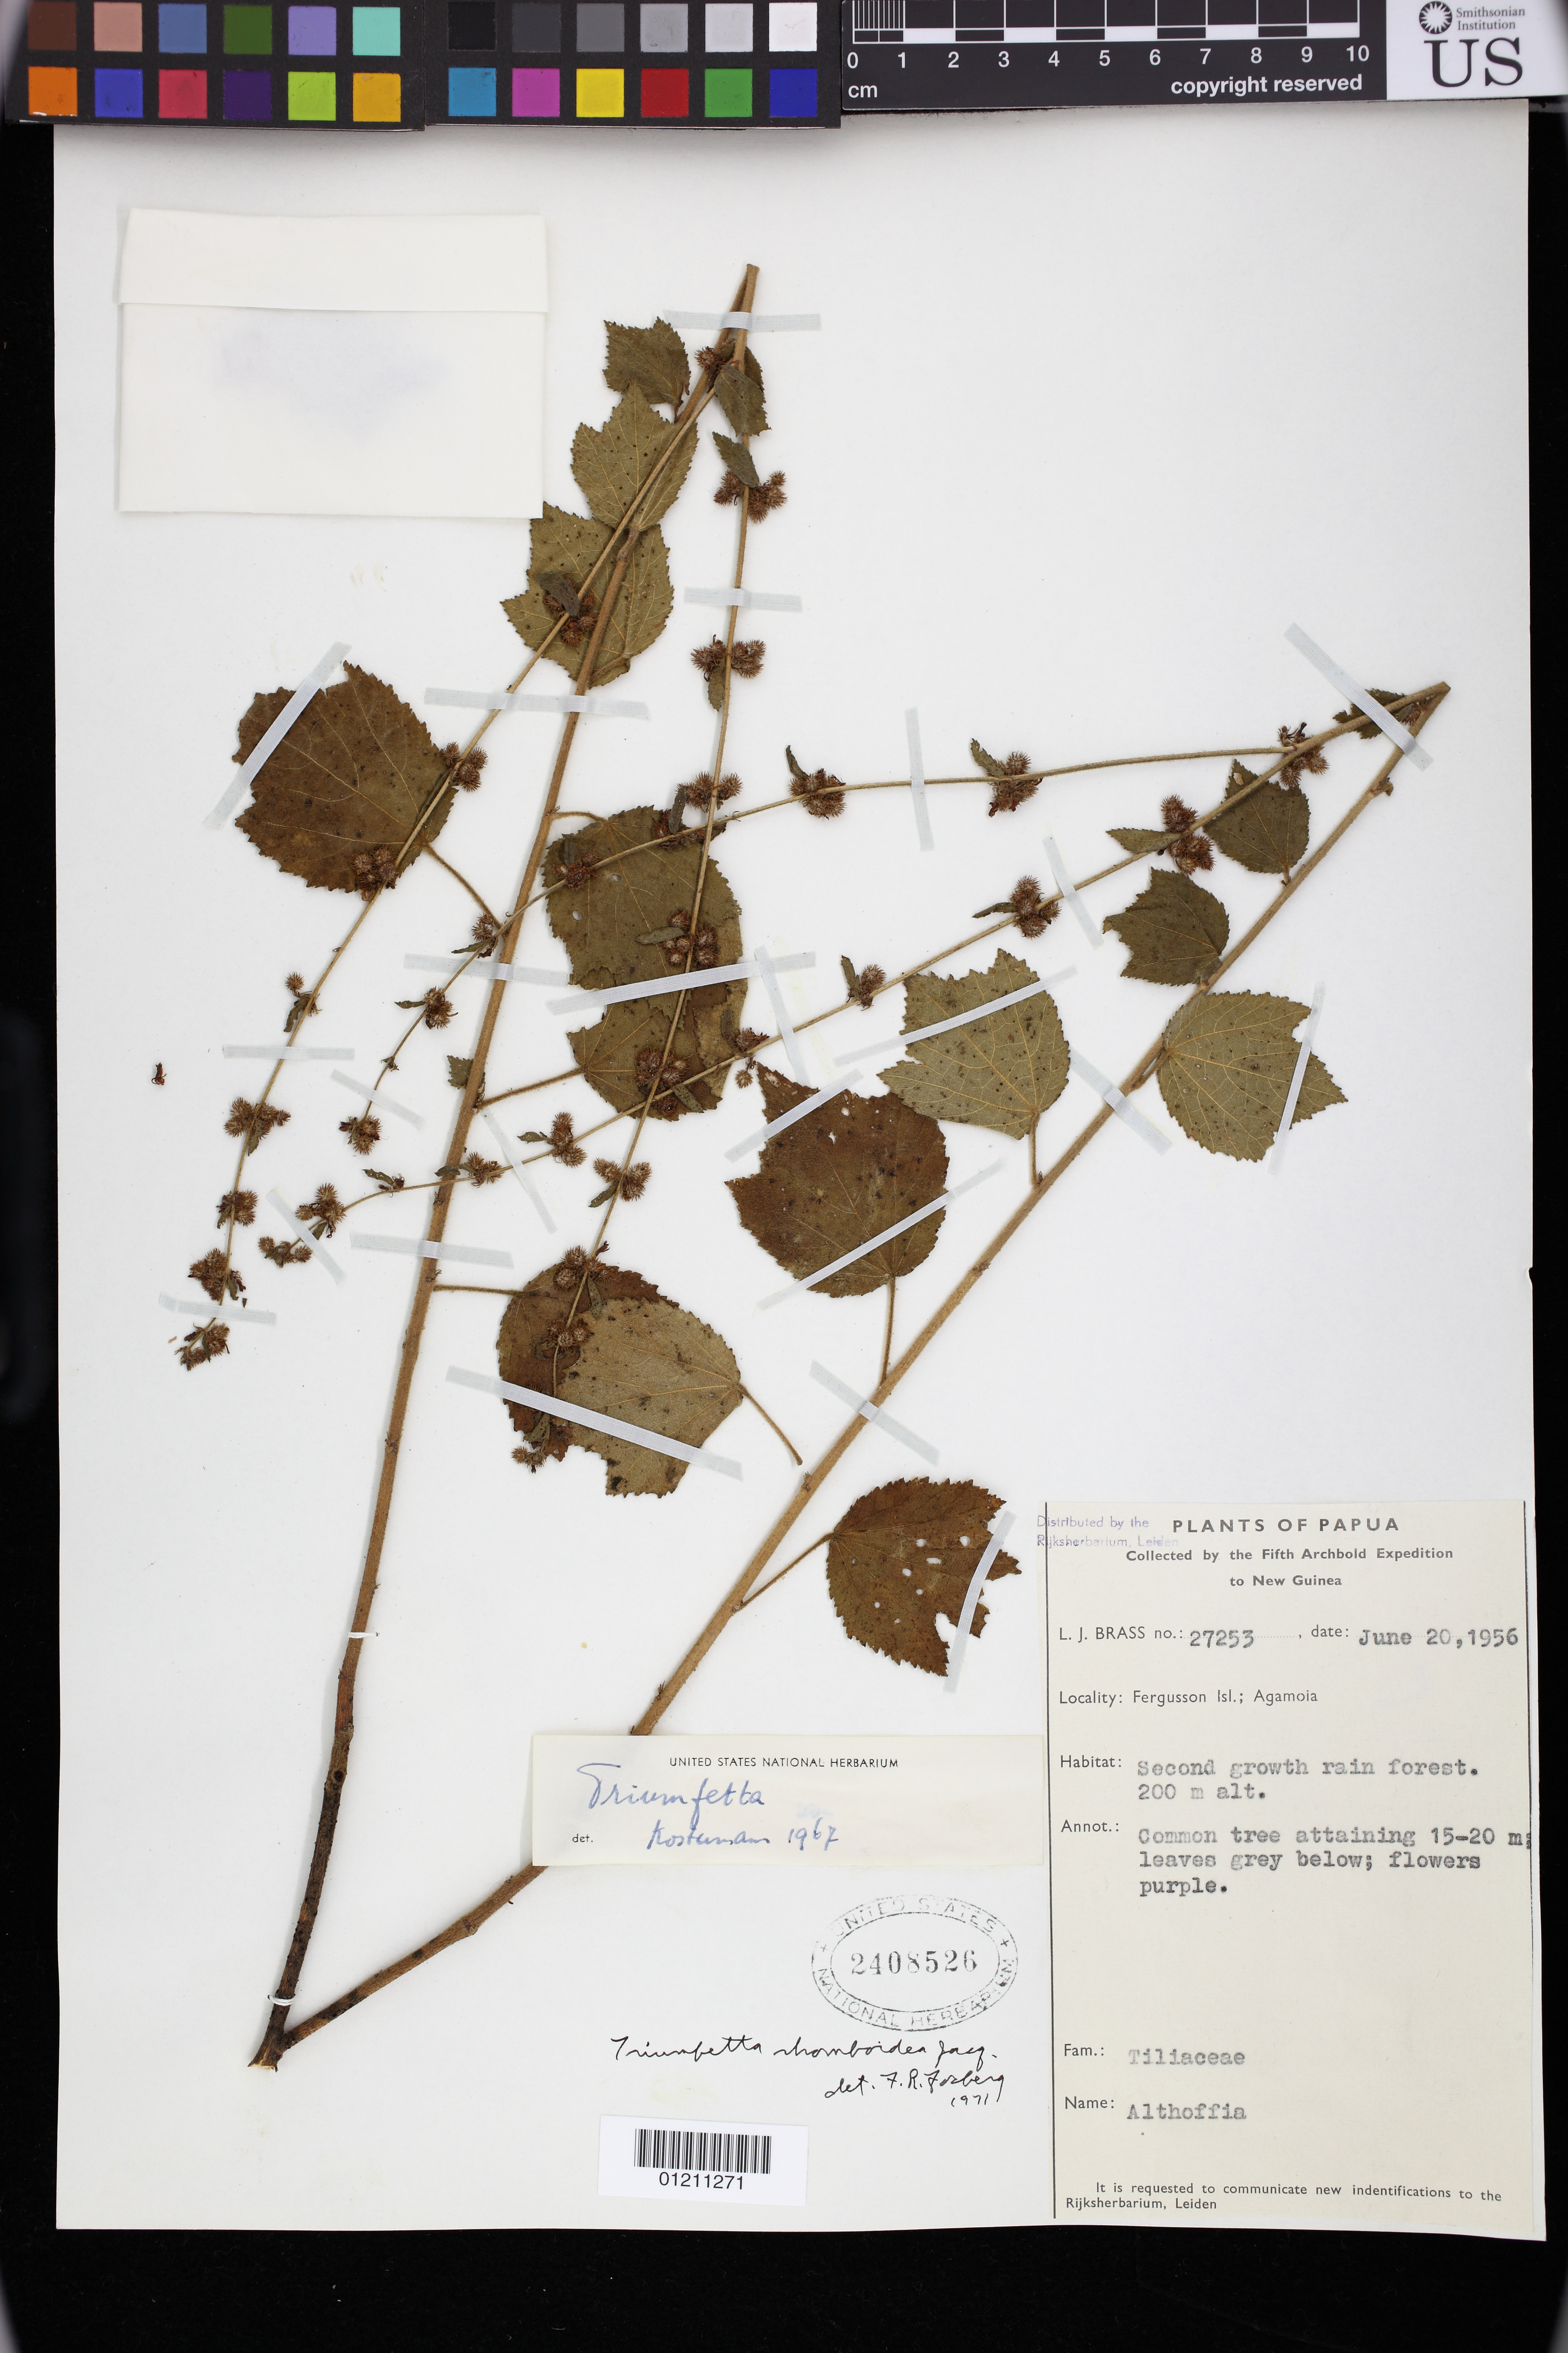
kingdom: Plantae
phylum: Tracheophyta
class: Magnoliopsida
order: Malvales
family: Malvaceae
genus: Triumfetta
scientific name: Triumfetta rhomboidea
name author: Jacq.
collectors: L. J. Brass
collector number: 27253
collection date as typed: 20 Jun 1956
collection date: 1956-06-20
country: Papua New Guinea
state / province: Milne Bay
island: New Guinea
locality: Fergusson Isl.; Agamoia.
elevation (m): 200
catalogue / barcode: US 2408526